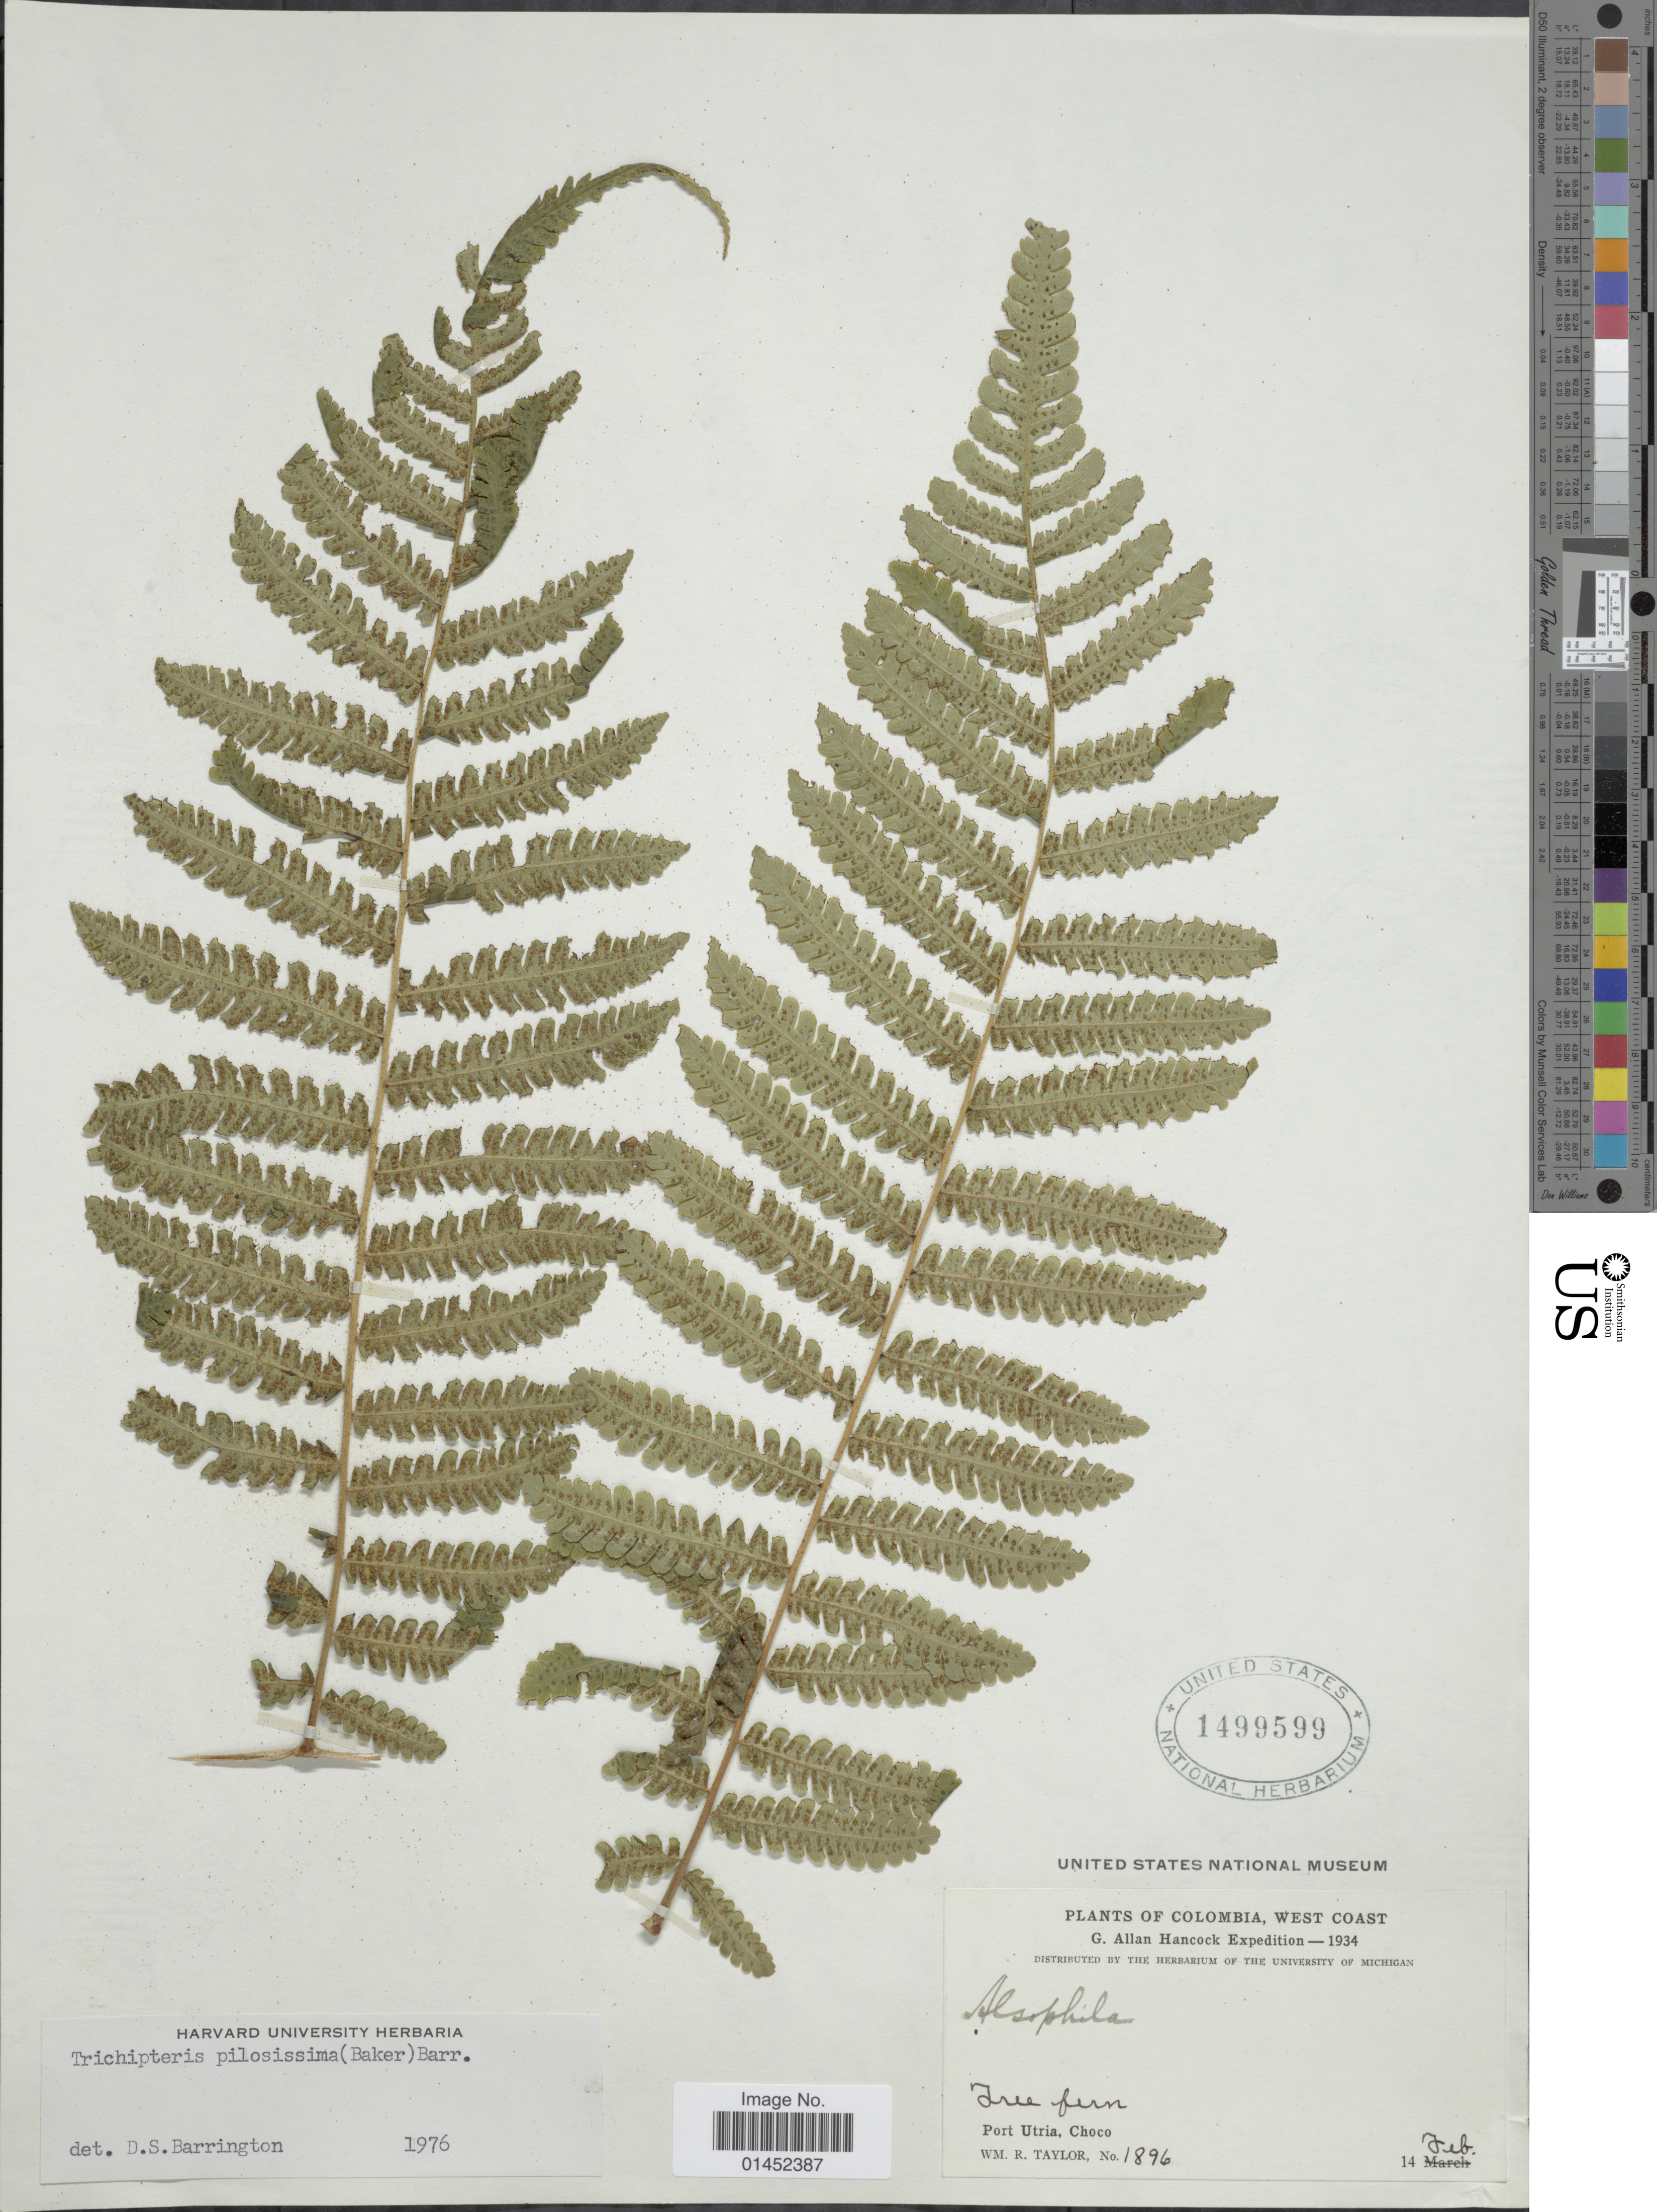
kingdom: Plantae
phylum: Tracheophyta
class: Polypodiopsida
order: Cyatheales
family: Cyatheaceae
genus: Cyathea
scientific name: Cyathea pilosissima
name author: (Baker) Domin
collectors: W. R. Taylor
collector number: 1896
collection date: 1934-02-14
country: Colombia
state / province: Chocó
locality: West Coast, Port Utria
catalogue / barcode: US 1499599